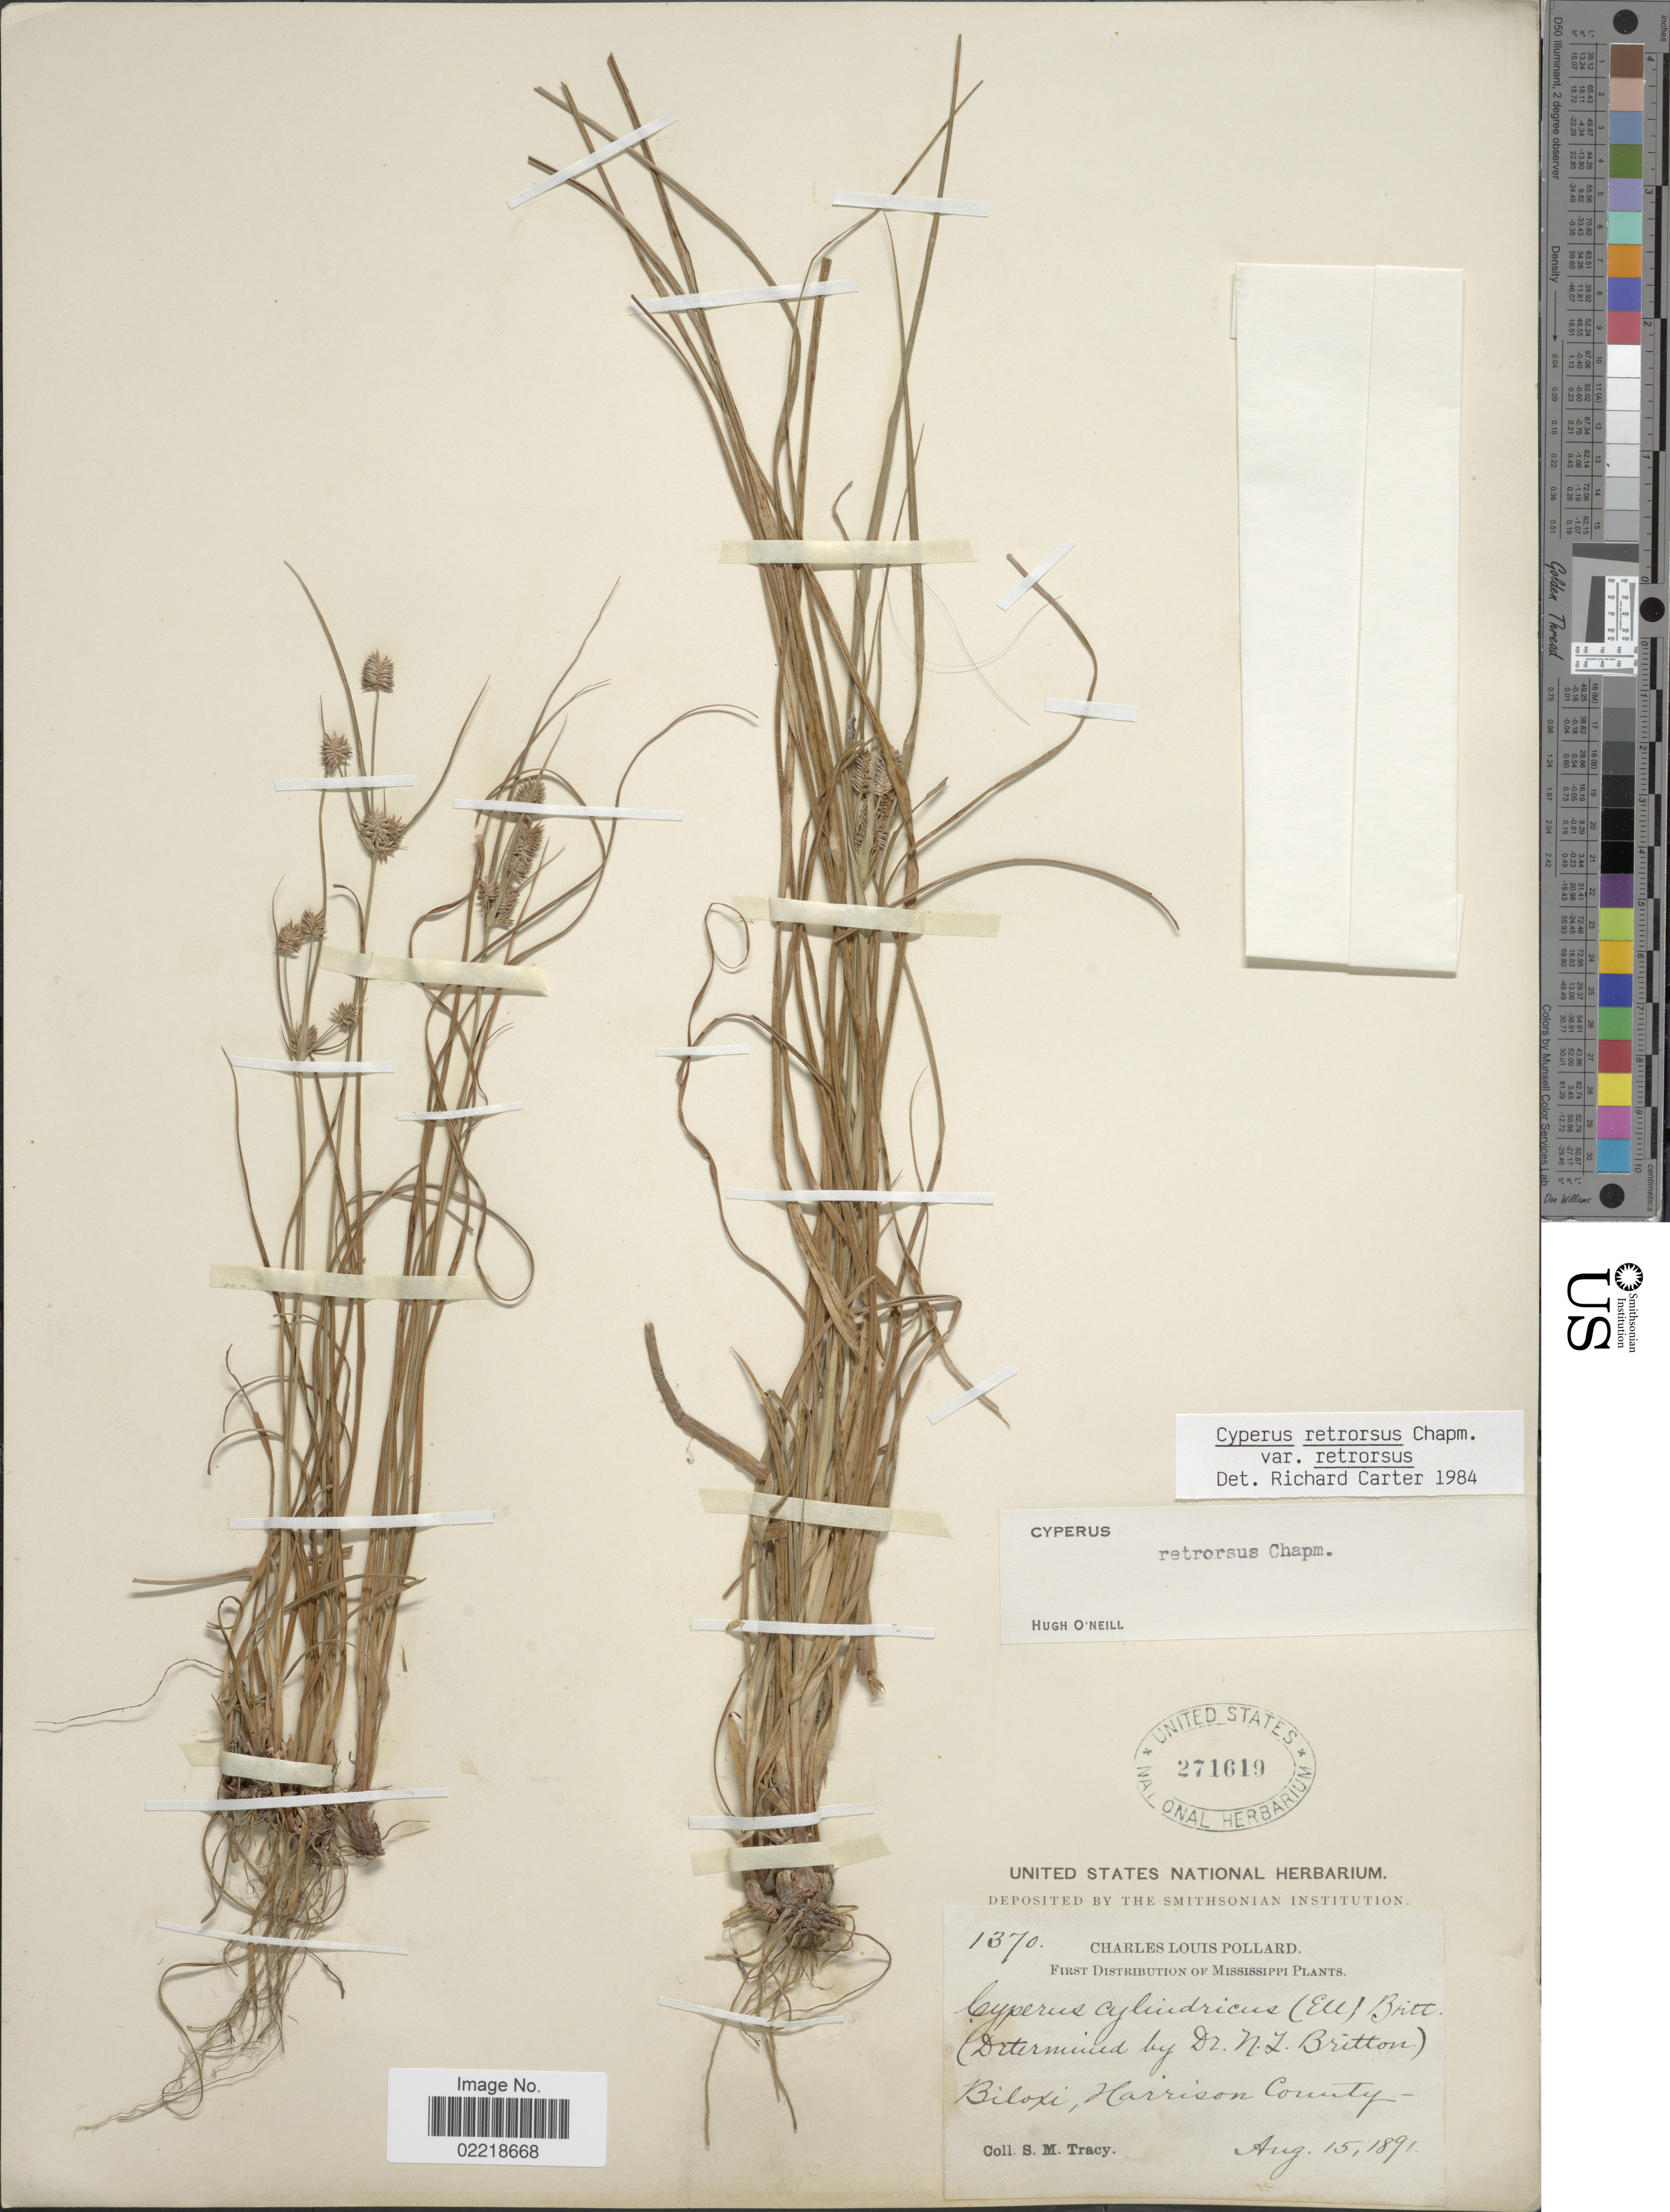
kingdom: Plantae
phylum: Tracheophyta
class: Liliopsida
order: Poales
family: Cyperaceae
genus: Cyperus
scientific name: Cyperus retrorsus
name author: Chapm.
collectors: S. M. Tracy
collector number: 1370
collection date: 1891-08-15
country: United States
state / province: Mississippi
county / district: Harrison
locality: Biloxi, Harrison County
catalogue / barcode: US 271619